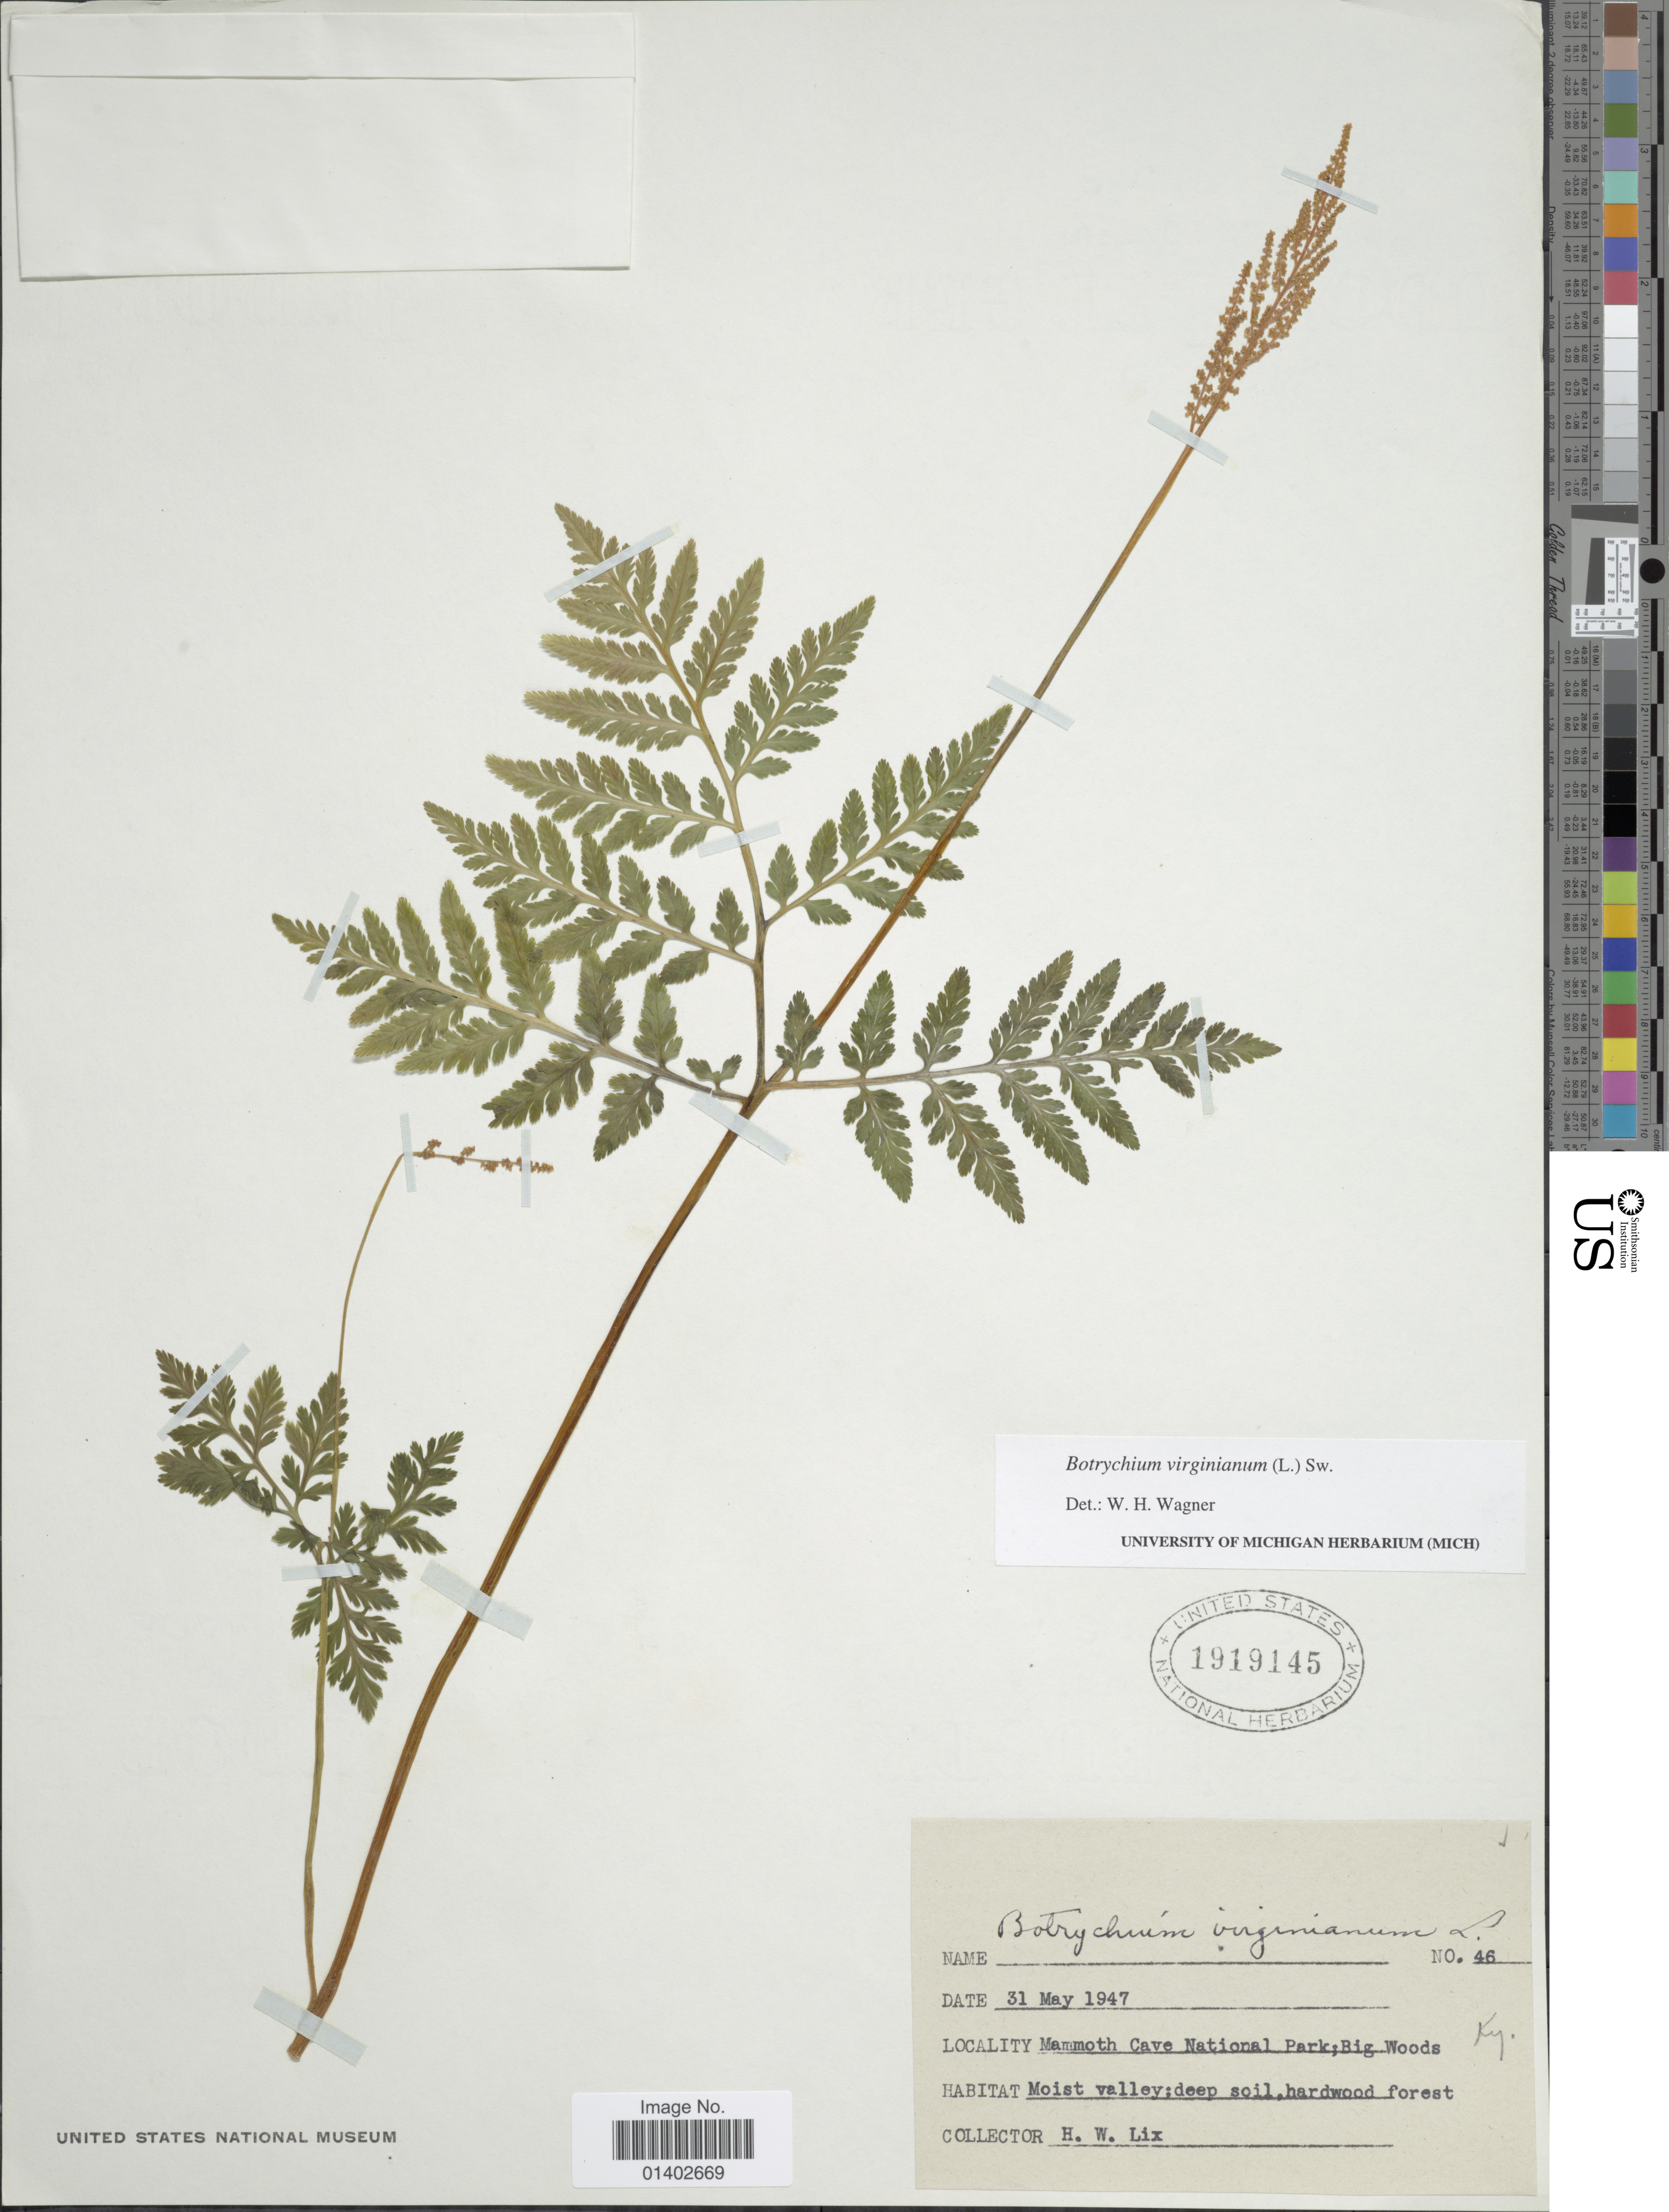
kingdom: Plantae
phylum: Tracheophyta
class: Polypodiopsida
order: Ophioglossales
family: Ophioglossaceae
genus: Botrychium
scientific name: Botrychium virginianum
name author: (L.) Sw.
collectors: H. W. Lix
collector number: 46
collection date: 1947-05-31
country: United States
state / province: Kentucky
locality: Mammoth Cave National Park; Big Woods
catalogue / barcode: US 1919145